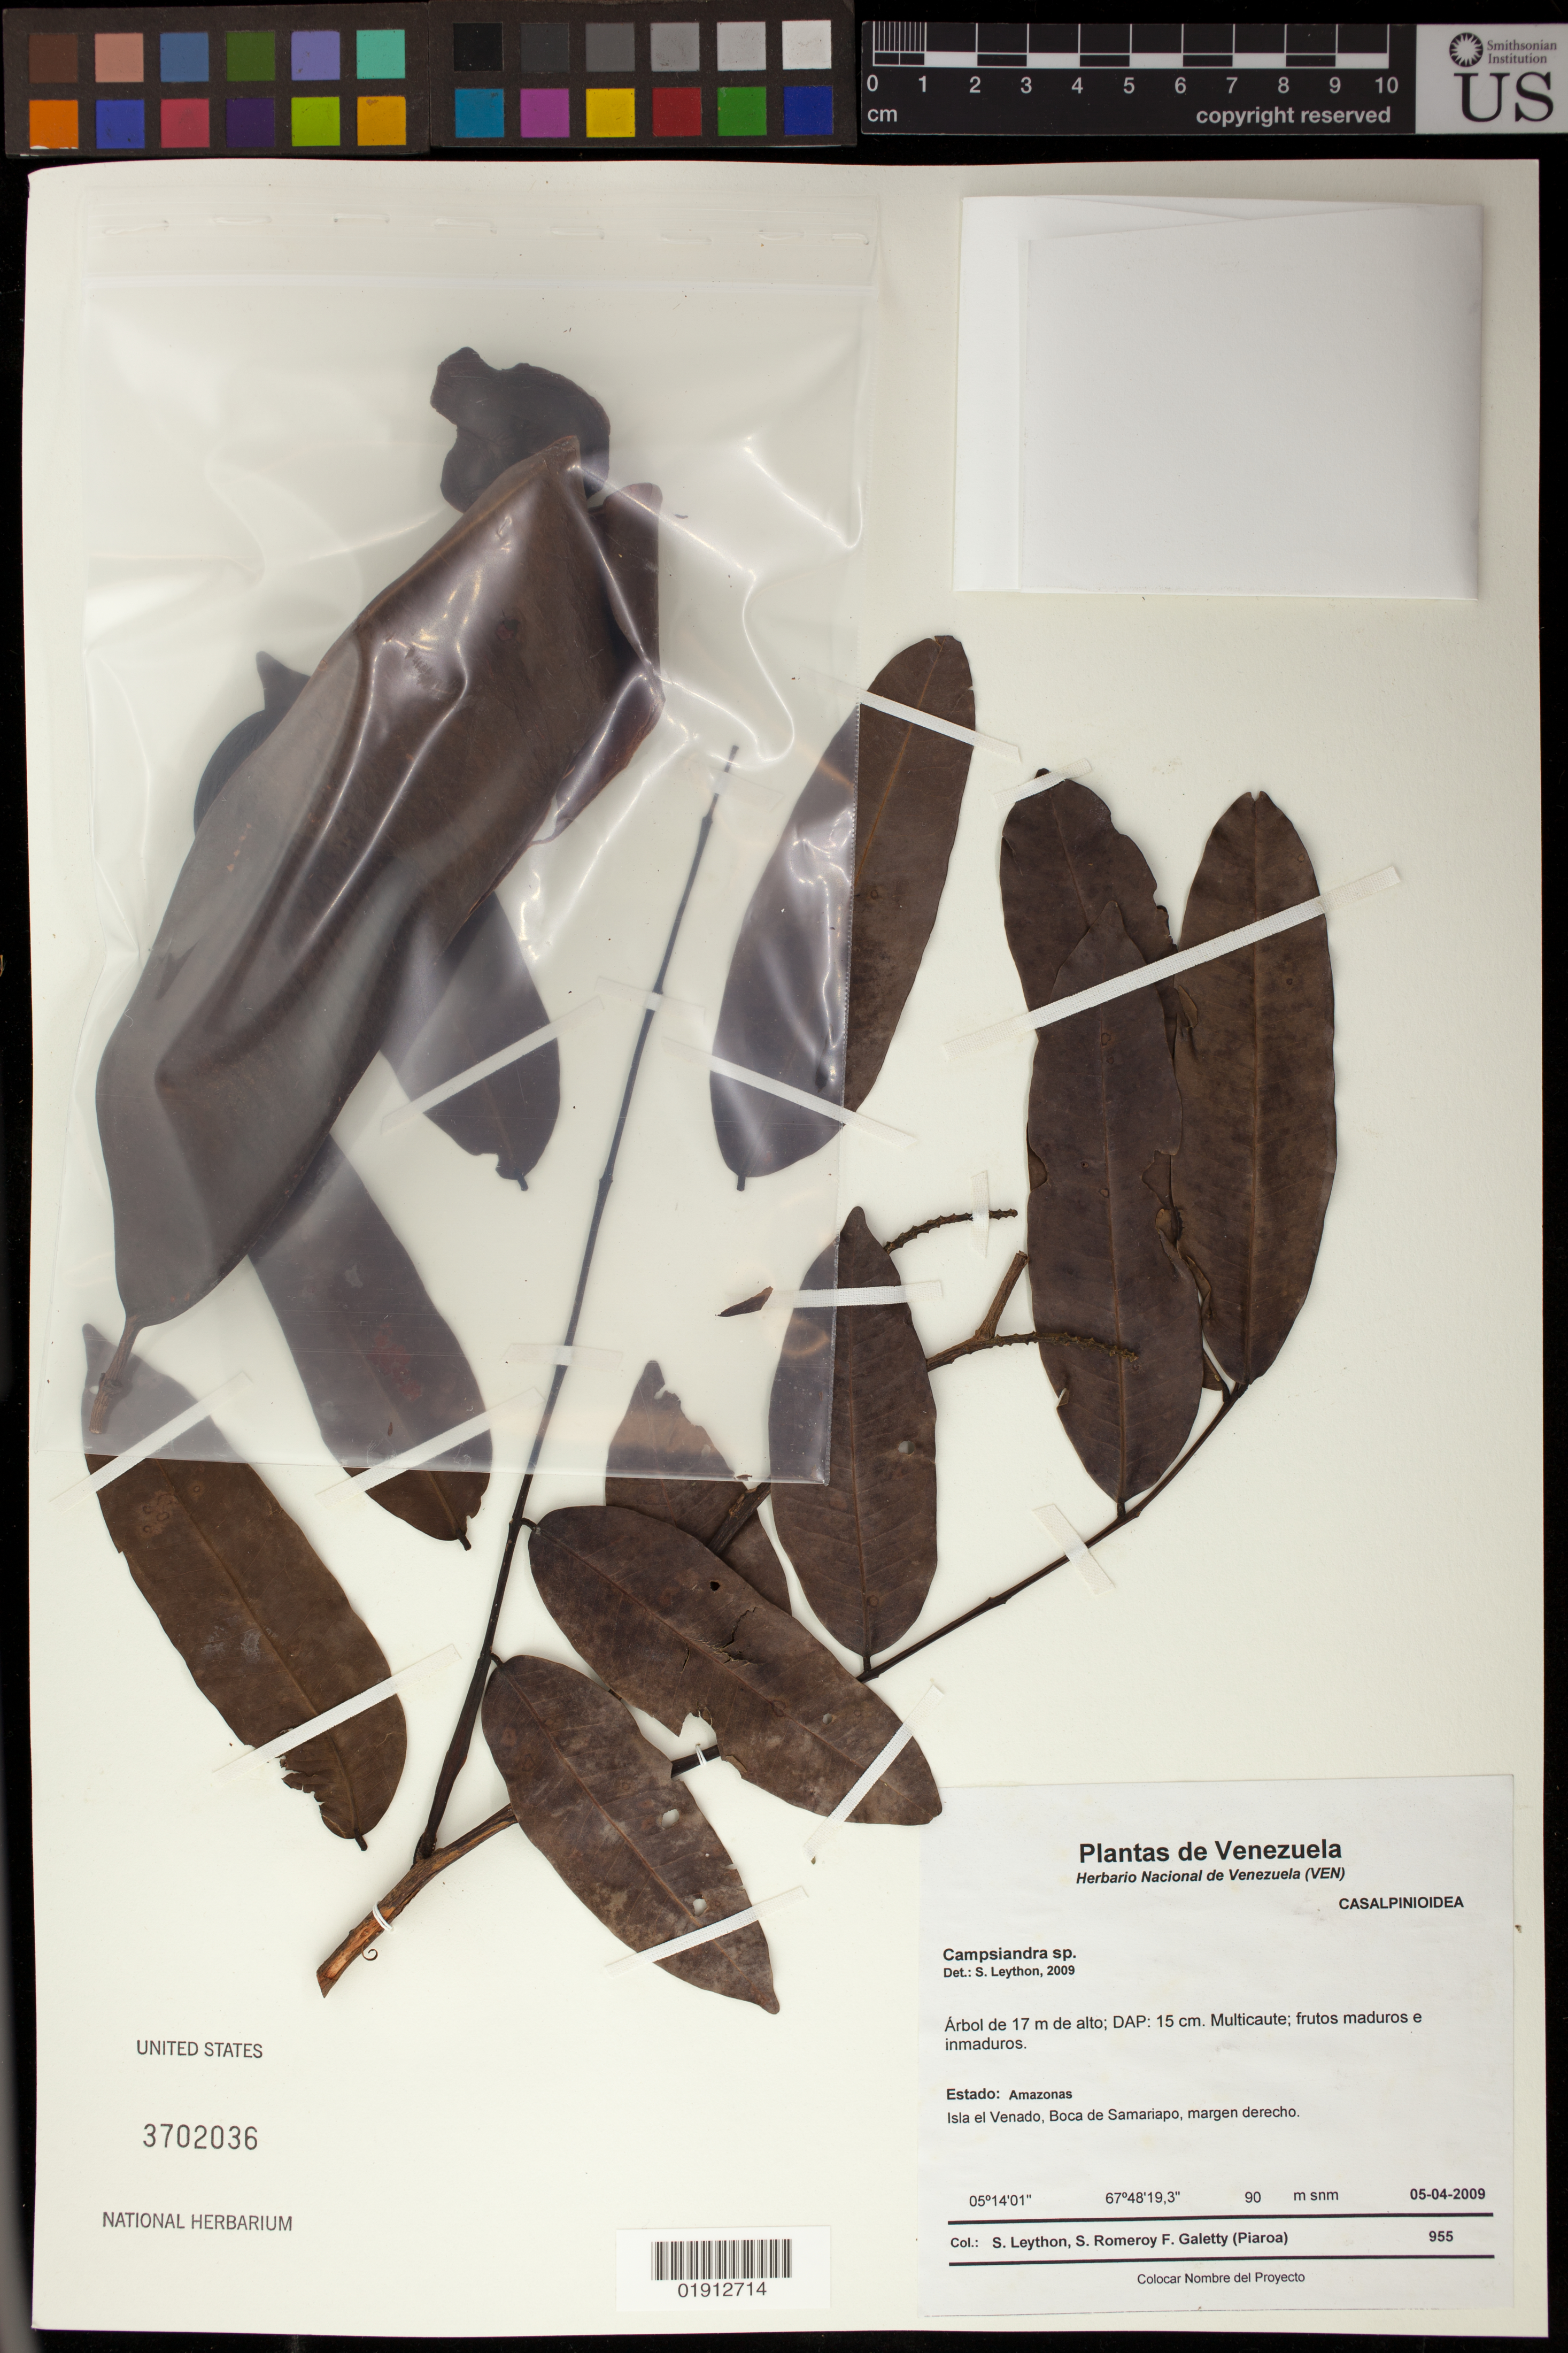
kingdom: Plantae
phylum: Tracheophyta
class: Magnoliopsida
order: Fabales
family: Fabaceae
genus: Campsiandra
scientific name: Campsiandra sp.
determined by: Leython, S.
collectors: S. Leython, S. Romero & F. Galetty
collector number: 955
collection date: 2009-04-05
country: Venezuela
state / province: Amazonas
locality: Isla el Venado, Boca de Samariapo, margen derecho.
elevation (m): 90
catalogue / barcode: US 3702036